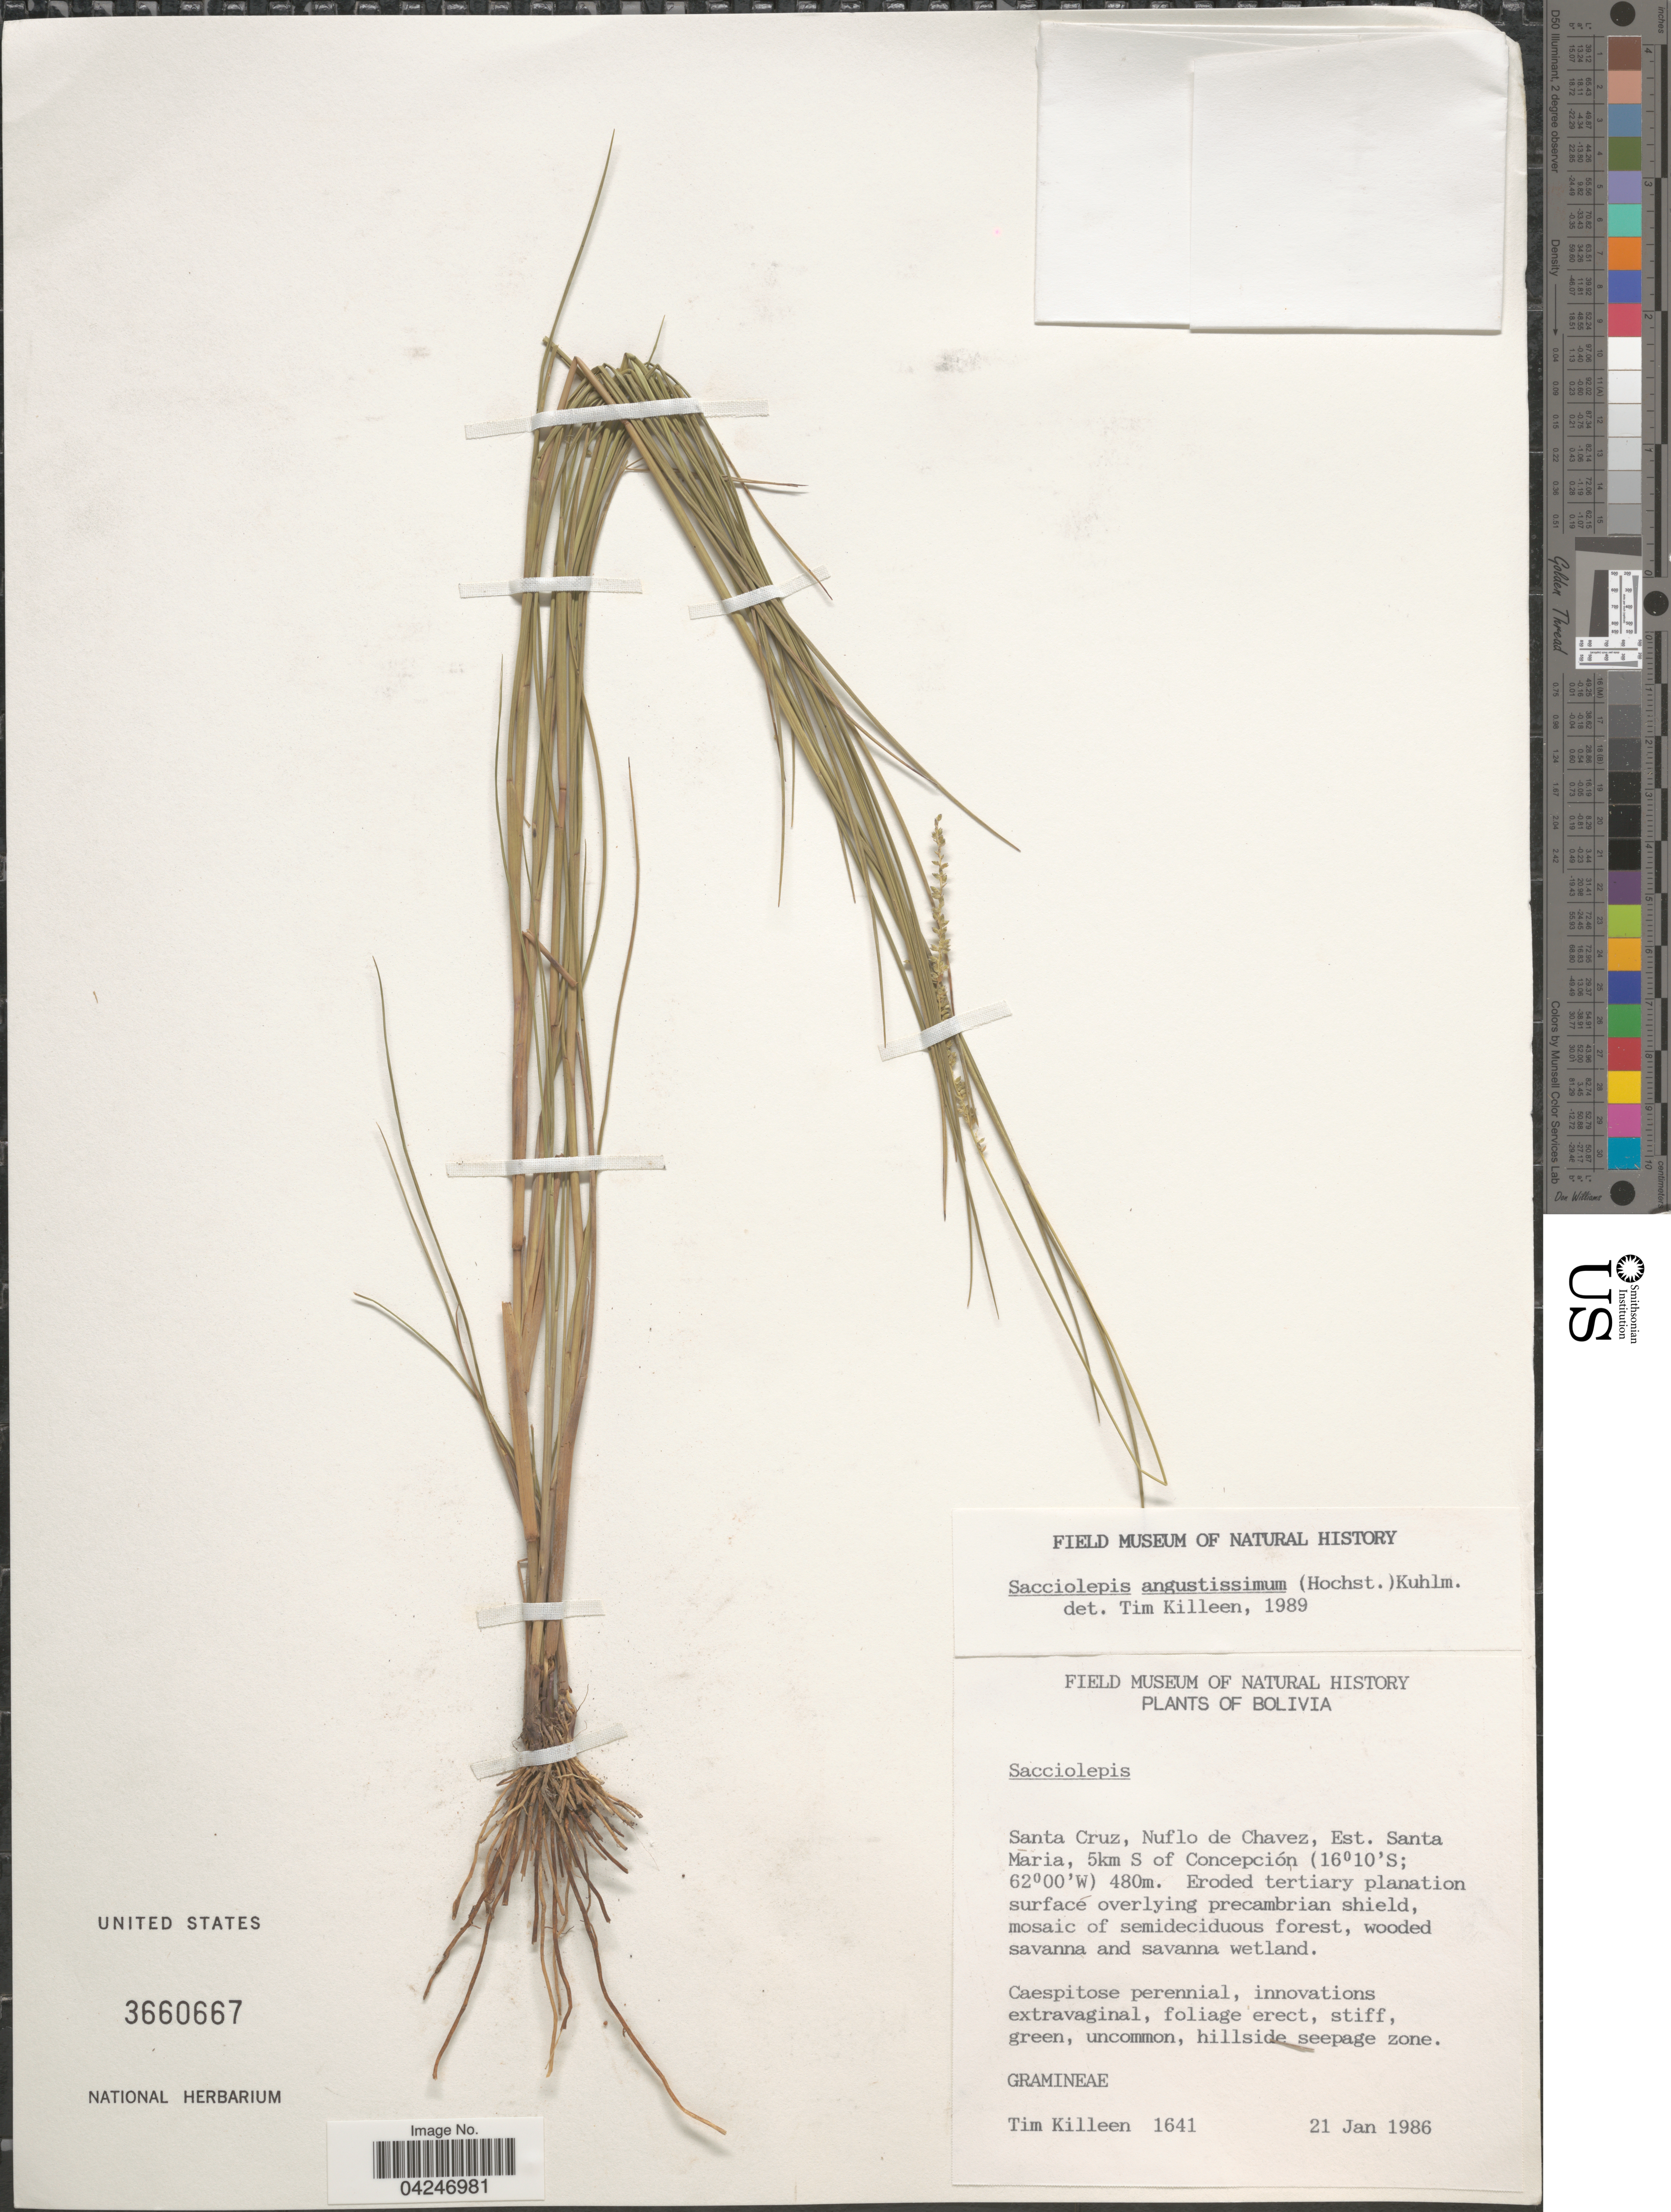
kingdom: Plantae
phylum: Tracheophyta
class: Liliopsida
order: Poales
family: Poaceae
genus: Sacciolepis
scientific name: Sacciolepis angustissima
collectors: T. J. Killeen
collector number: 1641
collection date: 1986-01-21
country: Bolivia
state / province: Santa Cruz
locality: Nuflo de Chavez, Est. Santa Maria, 5km S of Concepción. Eroded tertiary planation surface overlying precambrian shield, mosaic of semideciduous forest, wooded savanna and savanna wetland.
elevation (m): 480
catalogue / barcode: US 3660667